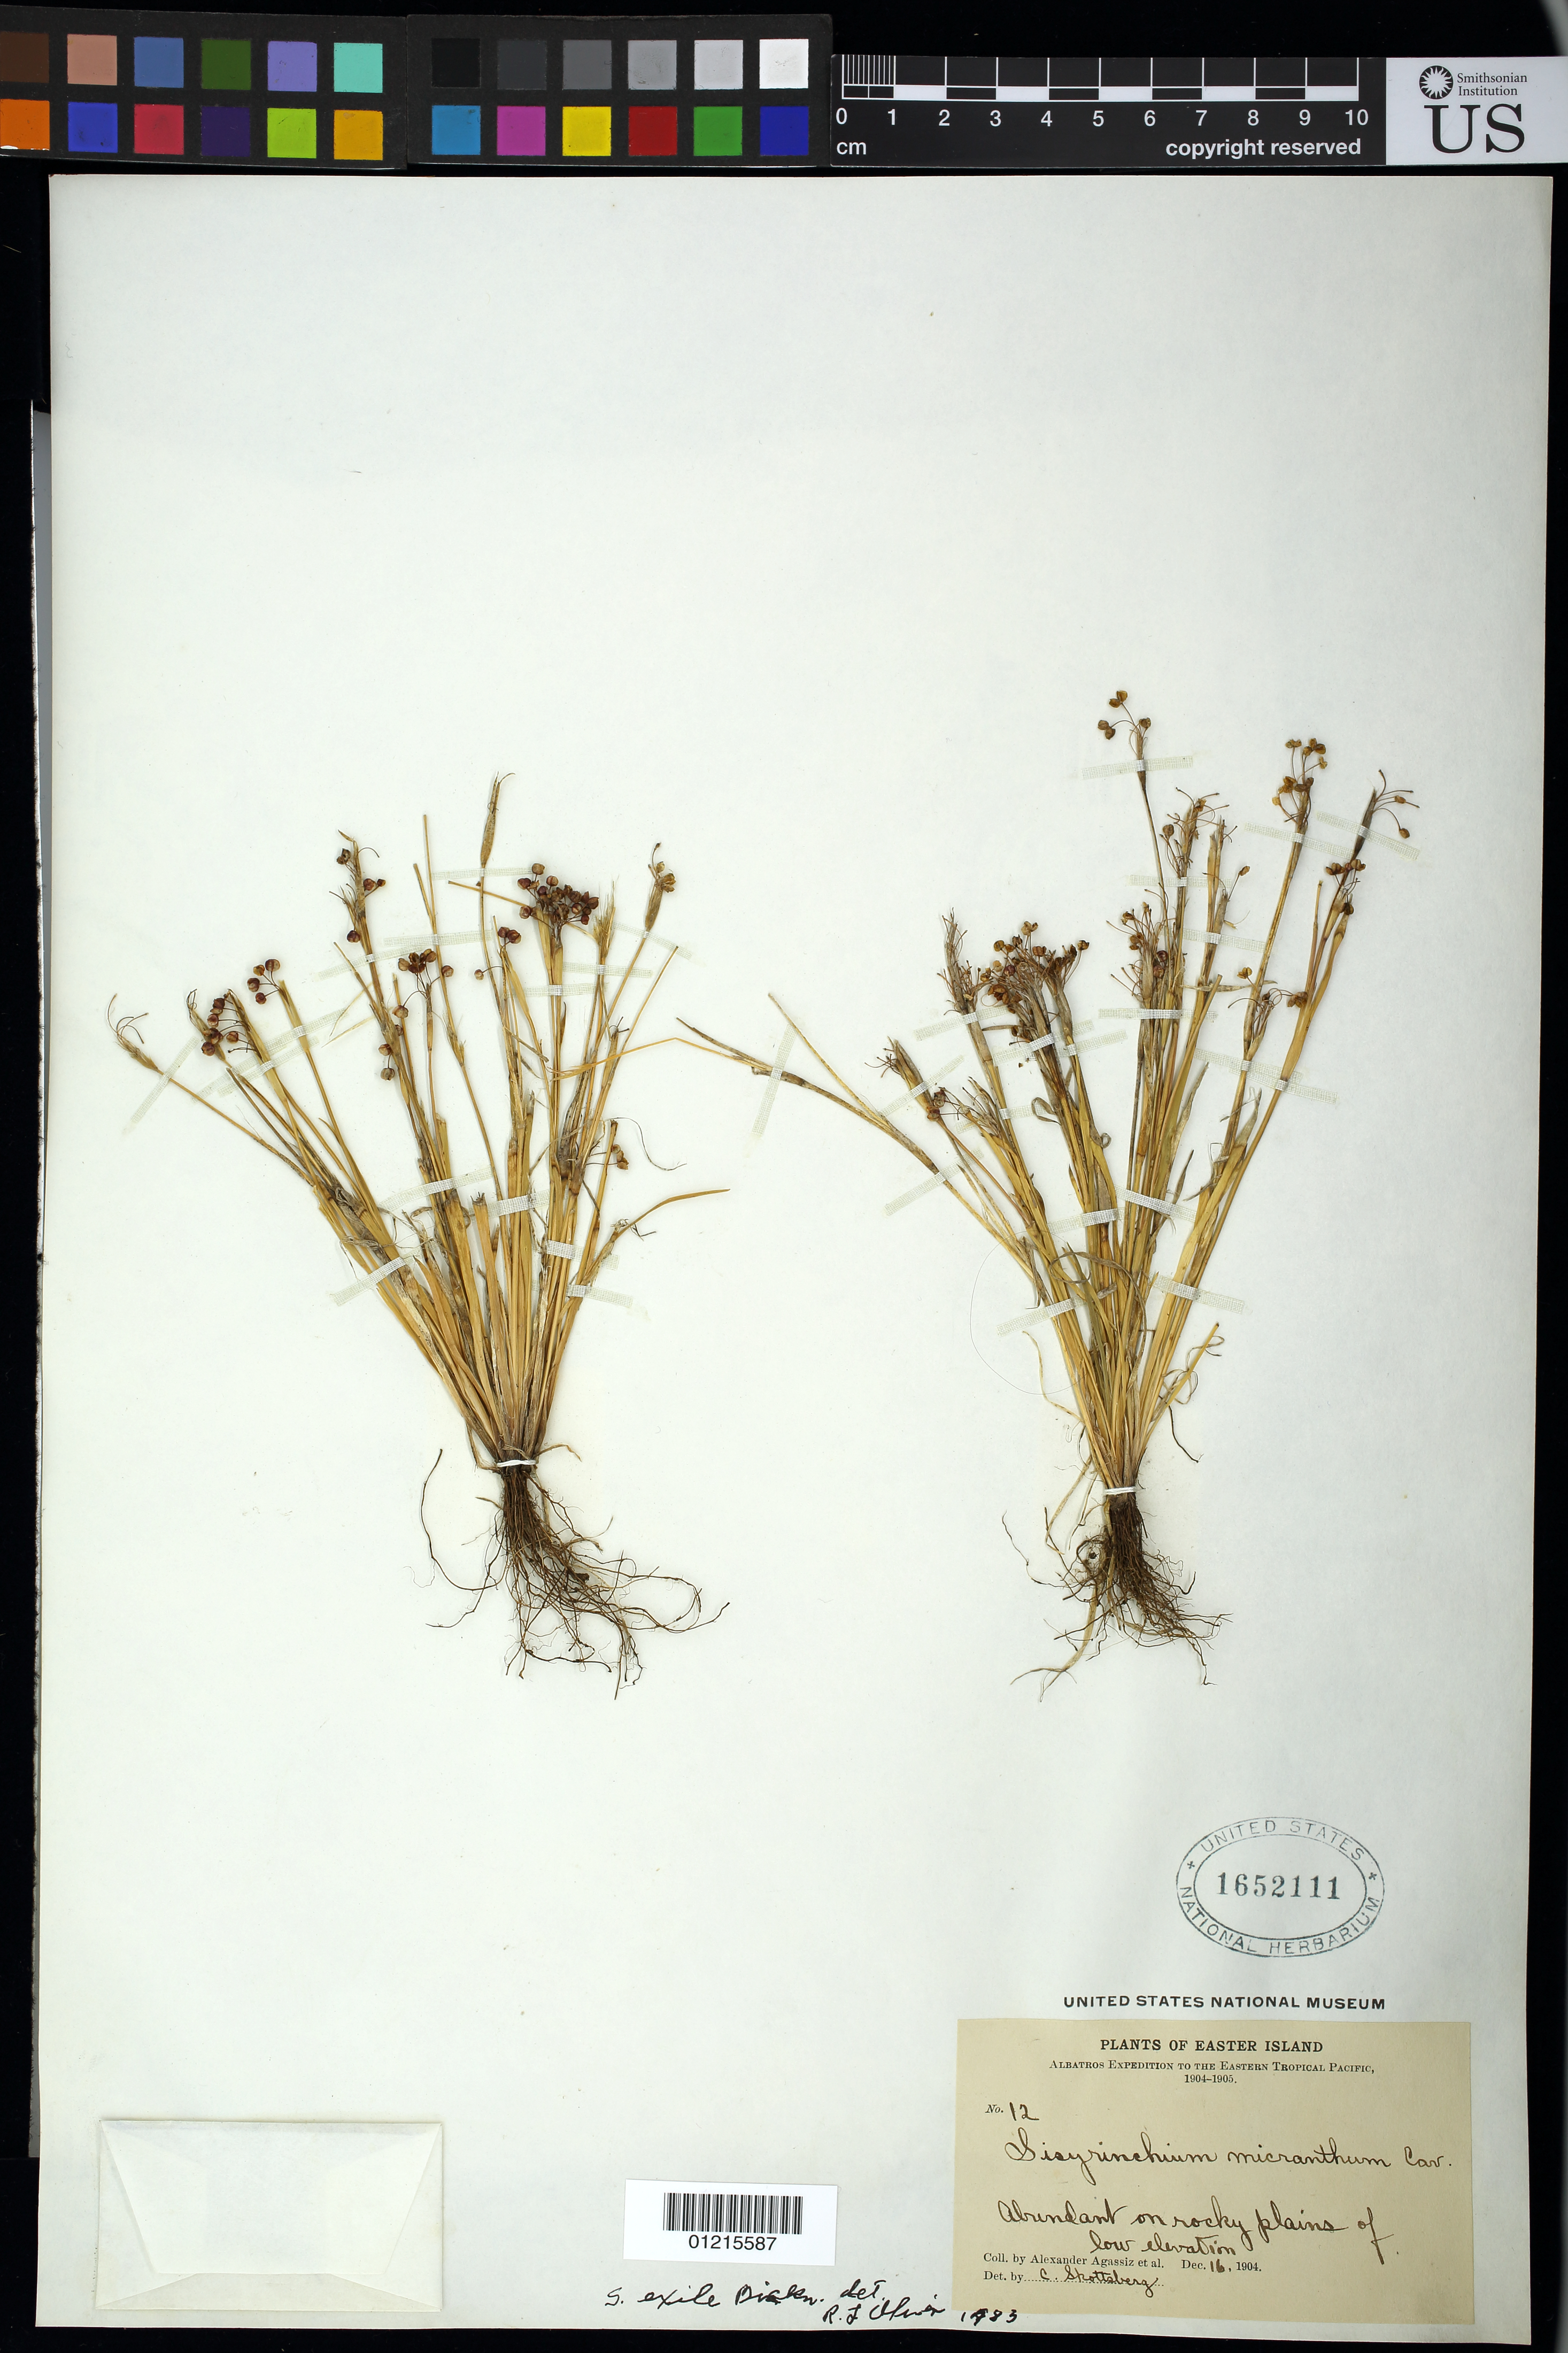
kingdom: Plantae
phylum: Tracheophyta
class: Liliopsida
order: Asparagales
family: Iridaceae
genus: Sisyrinchium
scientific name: Sisyrinchium micranthum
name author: Cav.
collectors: A. E. Agassiz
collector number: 12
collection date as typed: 19 Dec 1904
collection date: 1904-12-19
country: Chile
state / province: Valparaíso (V)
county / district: Isla de Pascua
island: Pascua [Easter]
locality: low elevation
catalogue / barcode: US 1652111